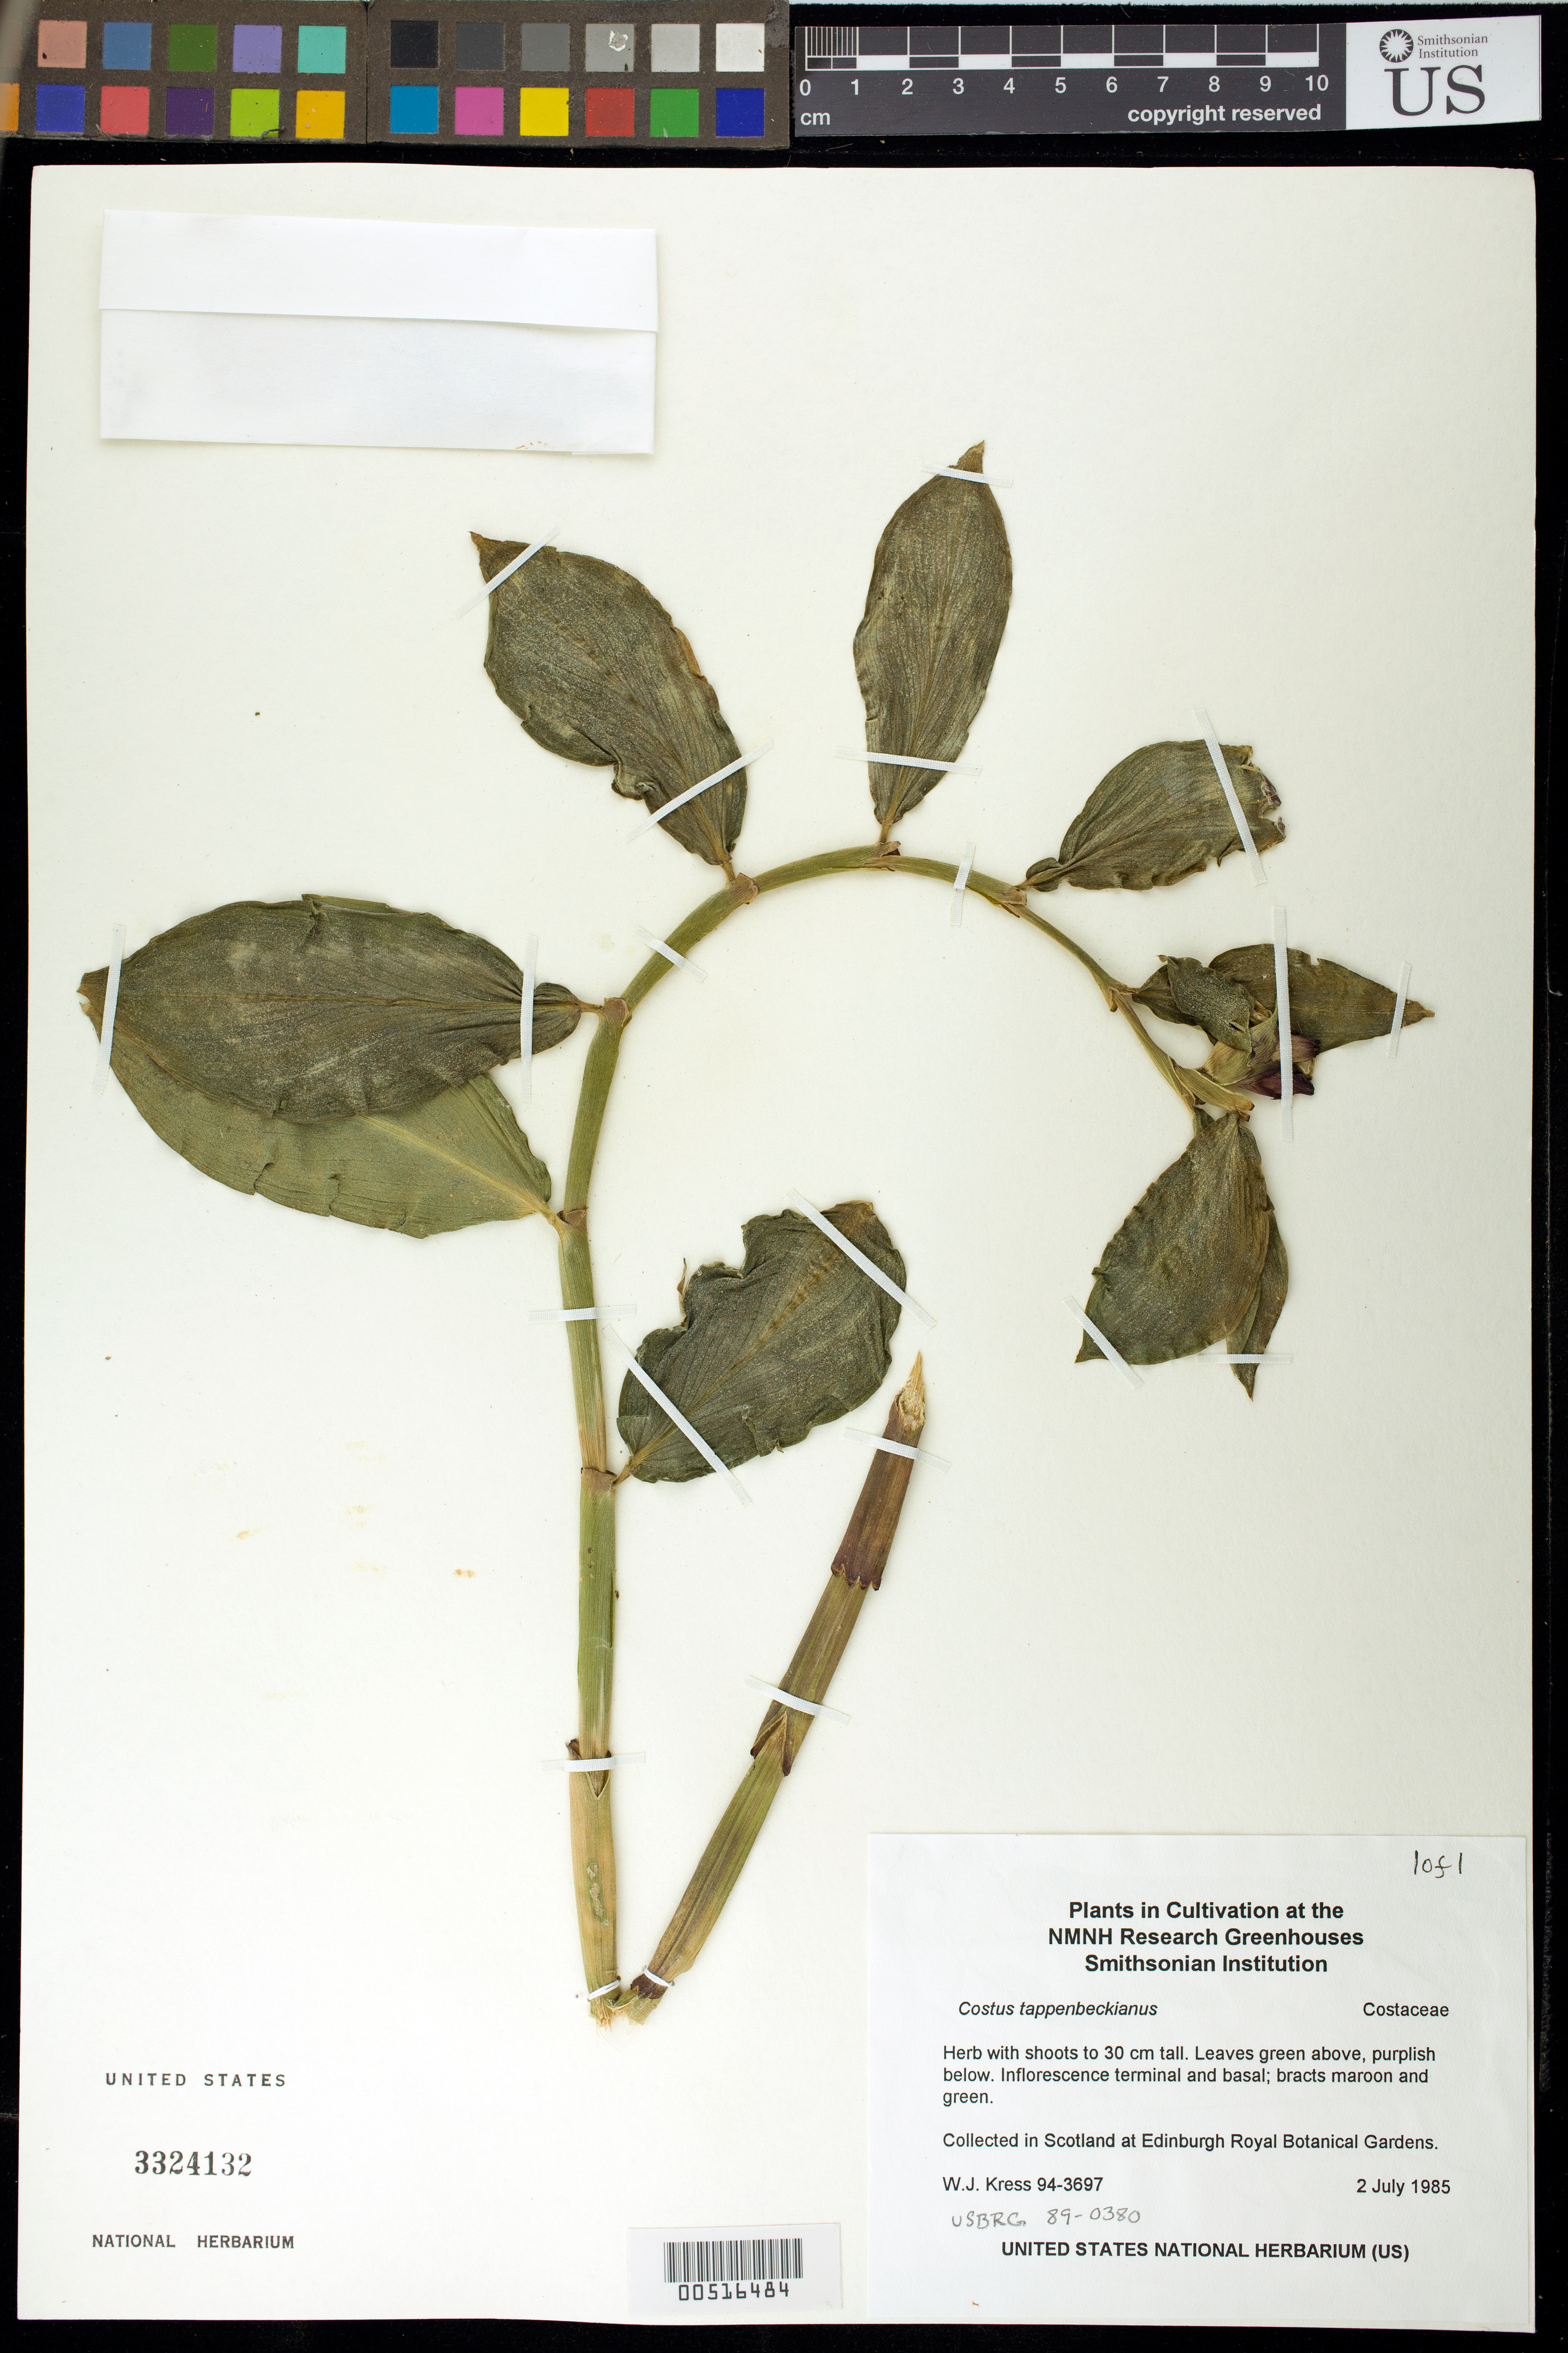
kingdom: Plantae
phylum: Tracheophyta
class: Liliopsida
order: Zingiberales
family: Costaceae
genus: Costus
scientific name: Costus tappenbeckianus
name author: J. Braun & K. Schum.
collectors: W. J. Kress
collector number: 94-3697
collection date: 1985-07-02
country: United Kingdom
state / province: Scotland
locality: RBG, Edinburgh # 051025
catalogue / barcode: US 3324132